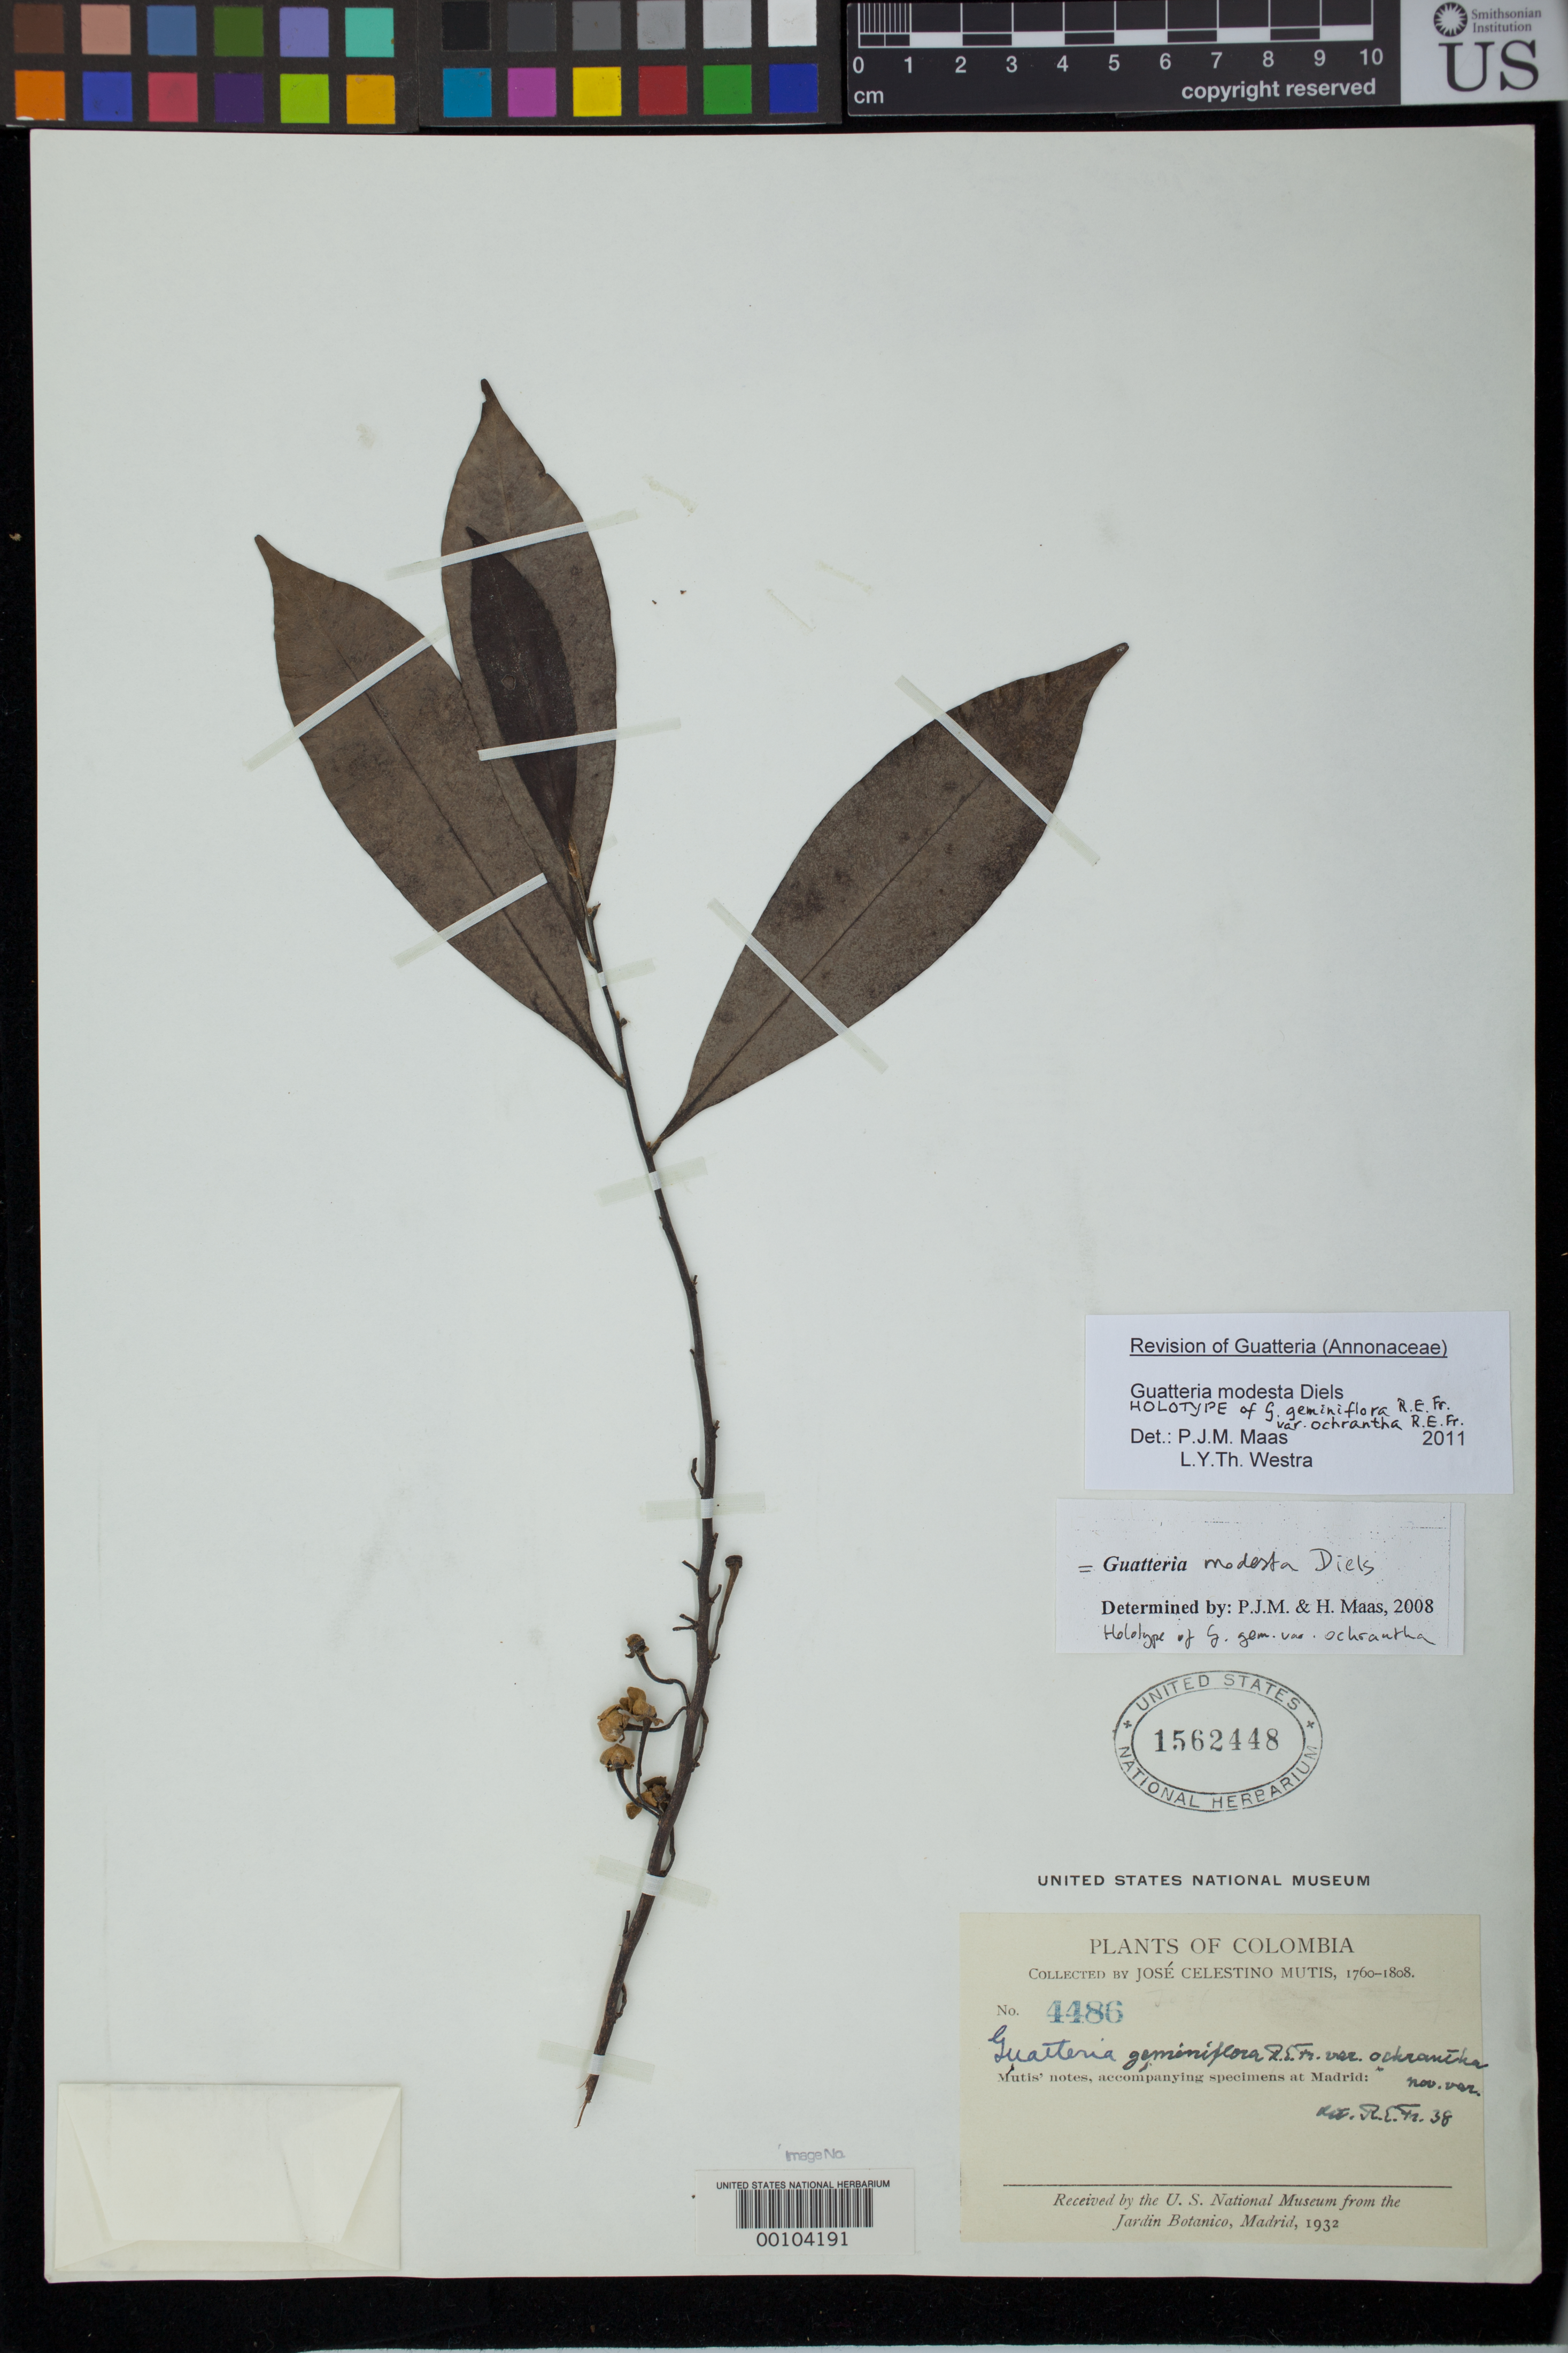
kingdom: Plantae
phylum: Tracheophyta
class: Magnoliopsida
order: Magnoliales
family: Annonaceae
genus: Guatteria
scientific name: Guatteria geminiflora var. ochrantha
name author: R.E. Fr.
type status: Holotype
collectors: J. C. B. Mutis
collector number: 4486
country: Colombia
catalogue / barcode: US 1562448